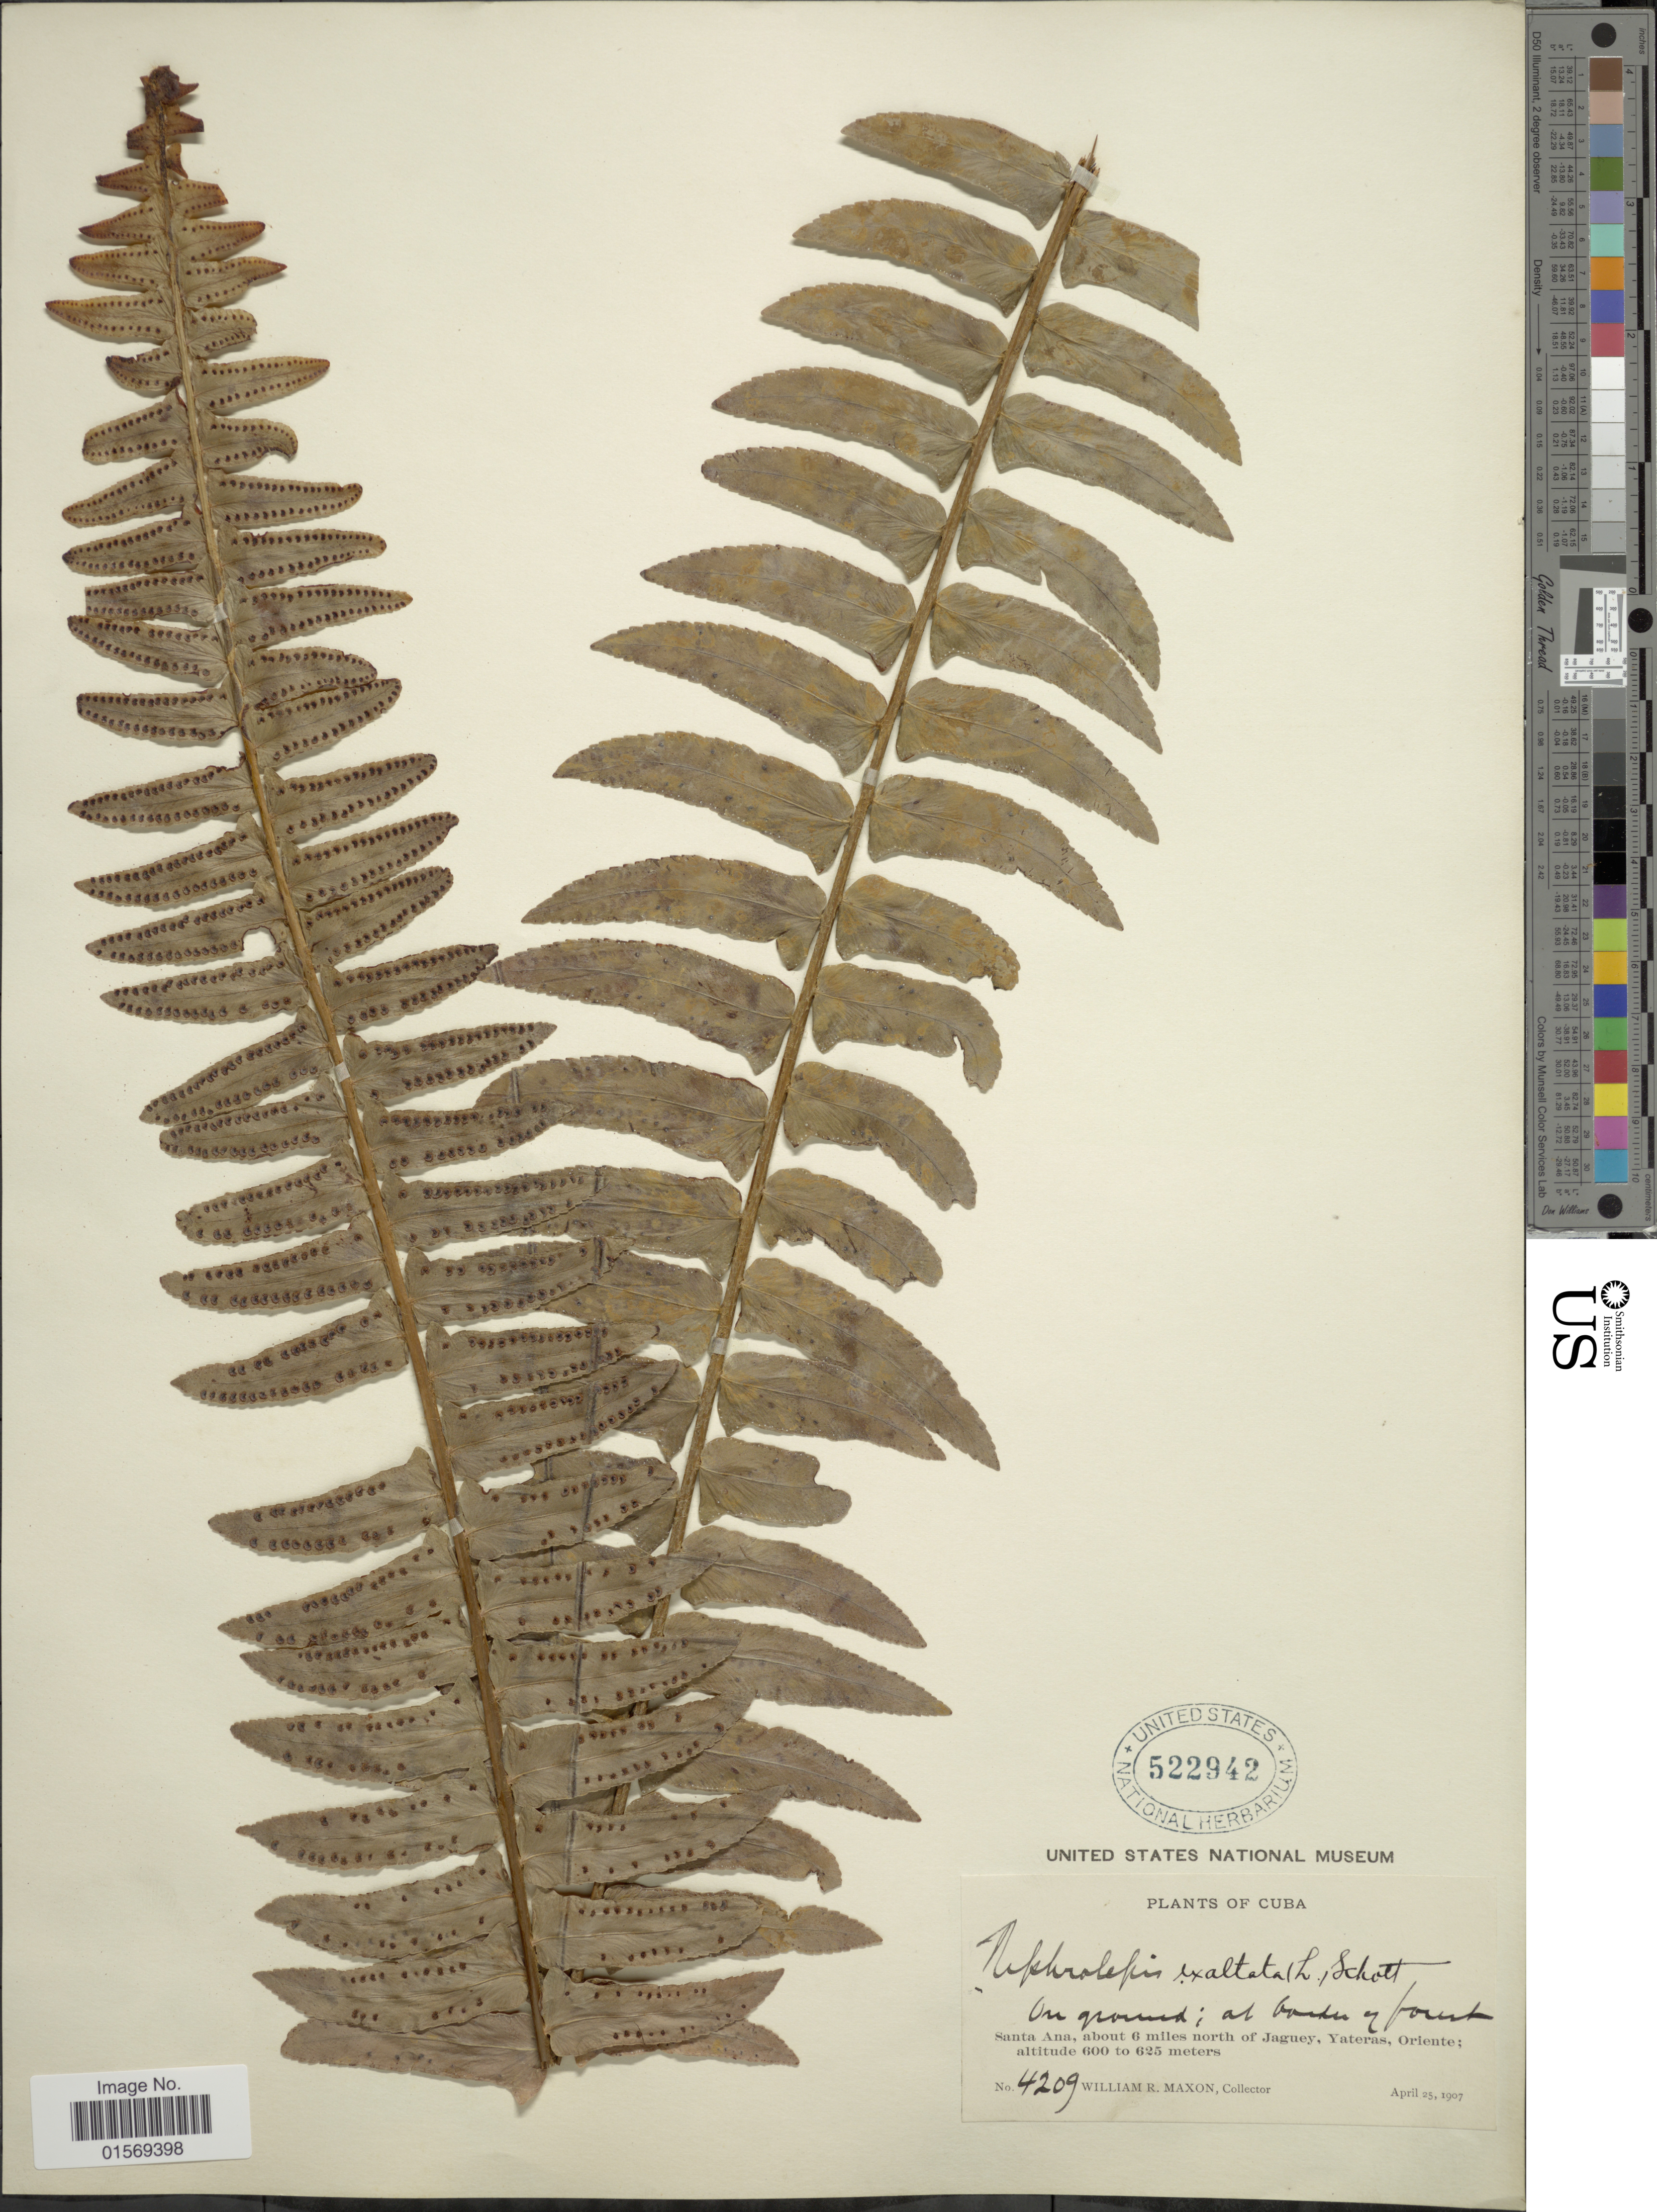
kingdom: Plantae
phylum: Tracheophyta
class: Polypodiopsida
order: Polypodiales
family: Nephrolepidaceae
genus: Nephrolepis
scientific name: Nephrolepis exaltata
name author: (L.) Schott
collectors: W. R. Maxon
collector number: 4209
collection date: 1907-04-25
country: Cuba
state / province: Oriente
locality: Cuba. Santa Ana, about 6 miles north of Jaguey, Yateras, Oriente.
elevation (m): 600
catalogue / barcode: US 522942